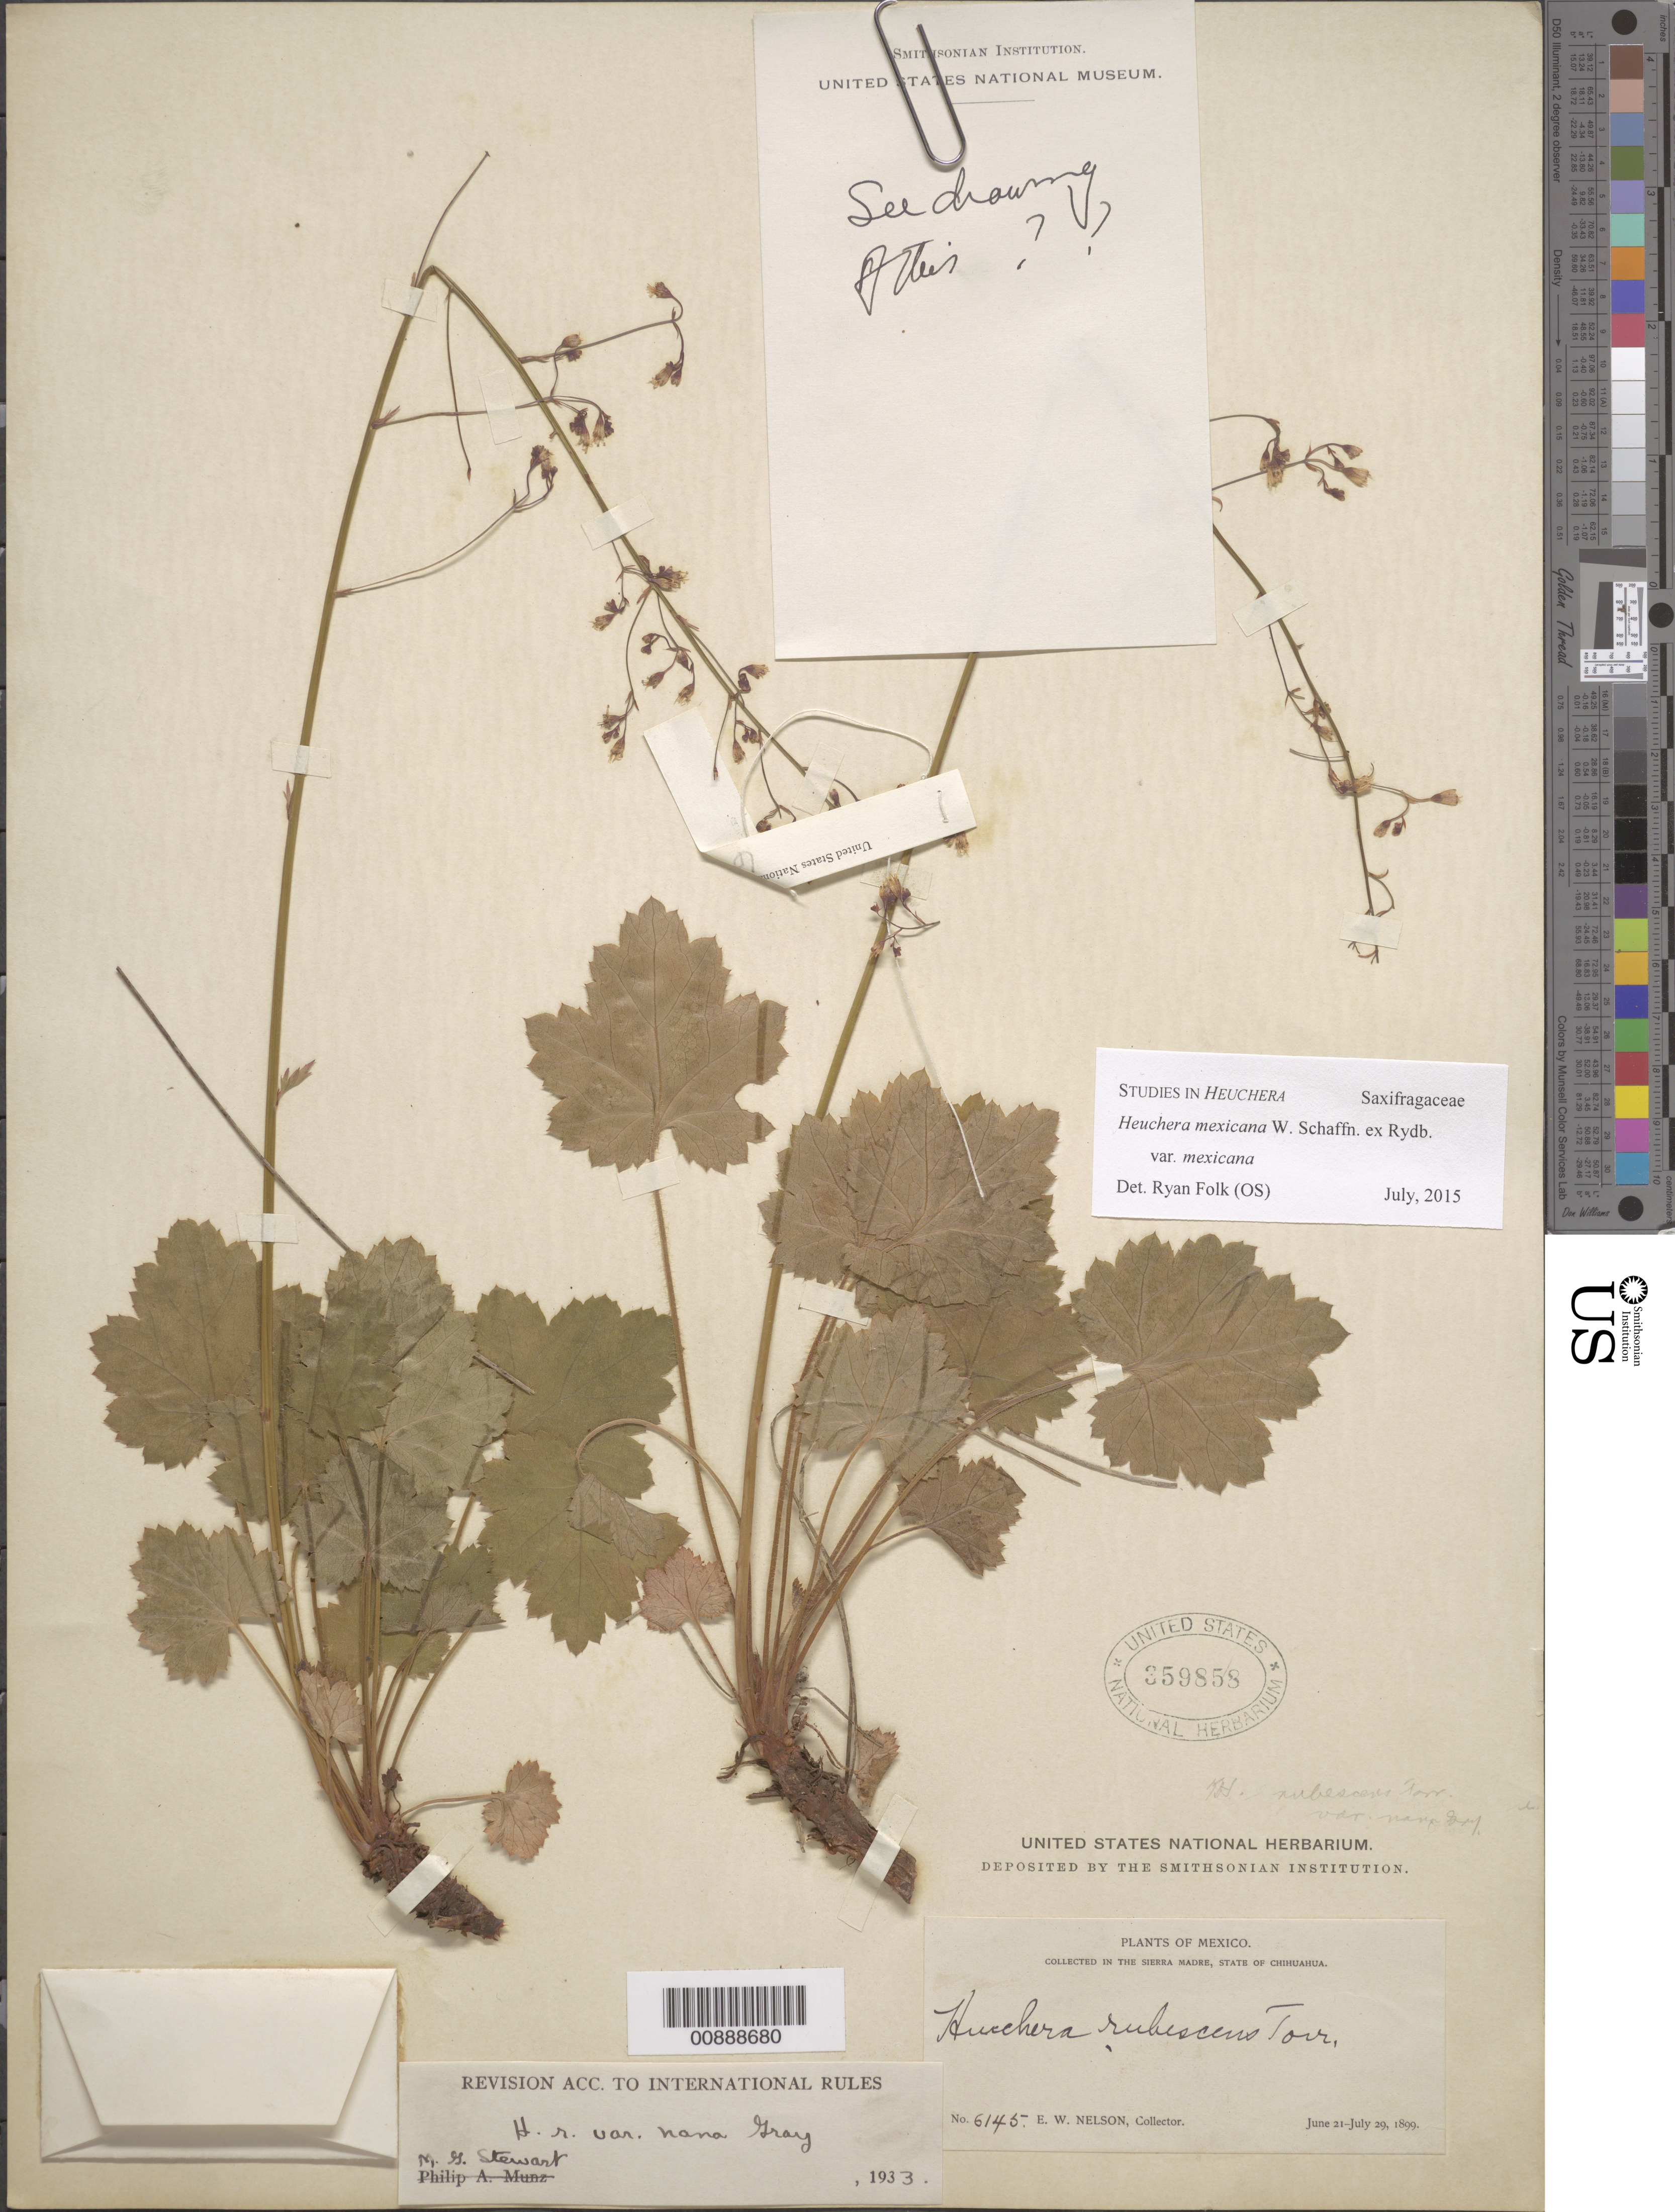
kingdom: Plantae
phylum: Tracheophyta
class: Magnoliopsida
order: Saxifragales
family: Saxifragaceae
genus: Heuchera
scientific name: Heuchera mexicana var. mexicana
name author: W. Schaffn. ex Rydb.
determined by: Folk, Ryan A.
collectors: E. W. Nelson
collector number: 6145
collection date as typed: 21 Jun 1899 to 29 Jul 1899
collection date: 1899-06-21/1899-07-29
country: Mexico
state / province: Chihuahua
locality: Sierra Madre, Chihuahua.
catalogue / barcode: US 359858